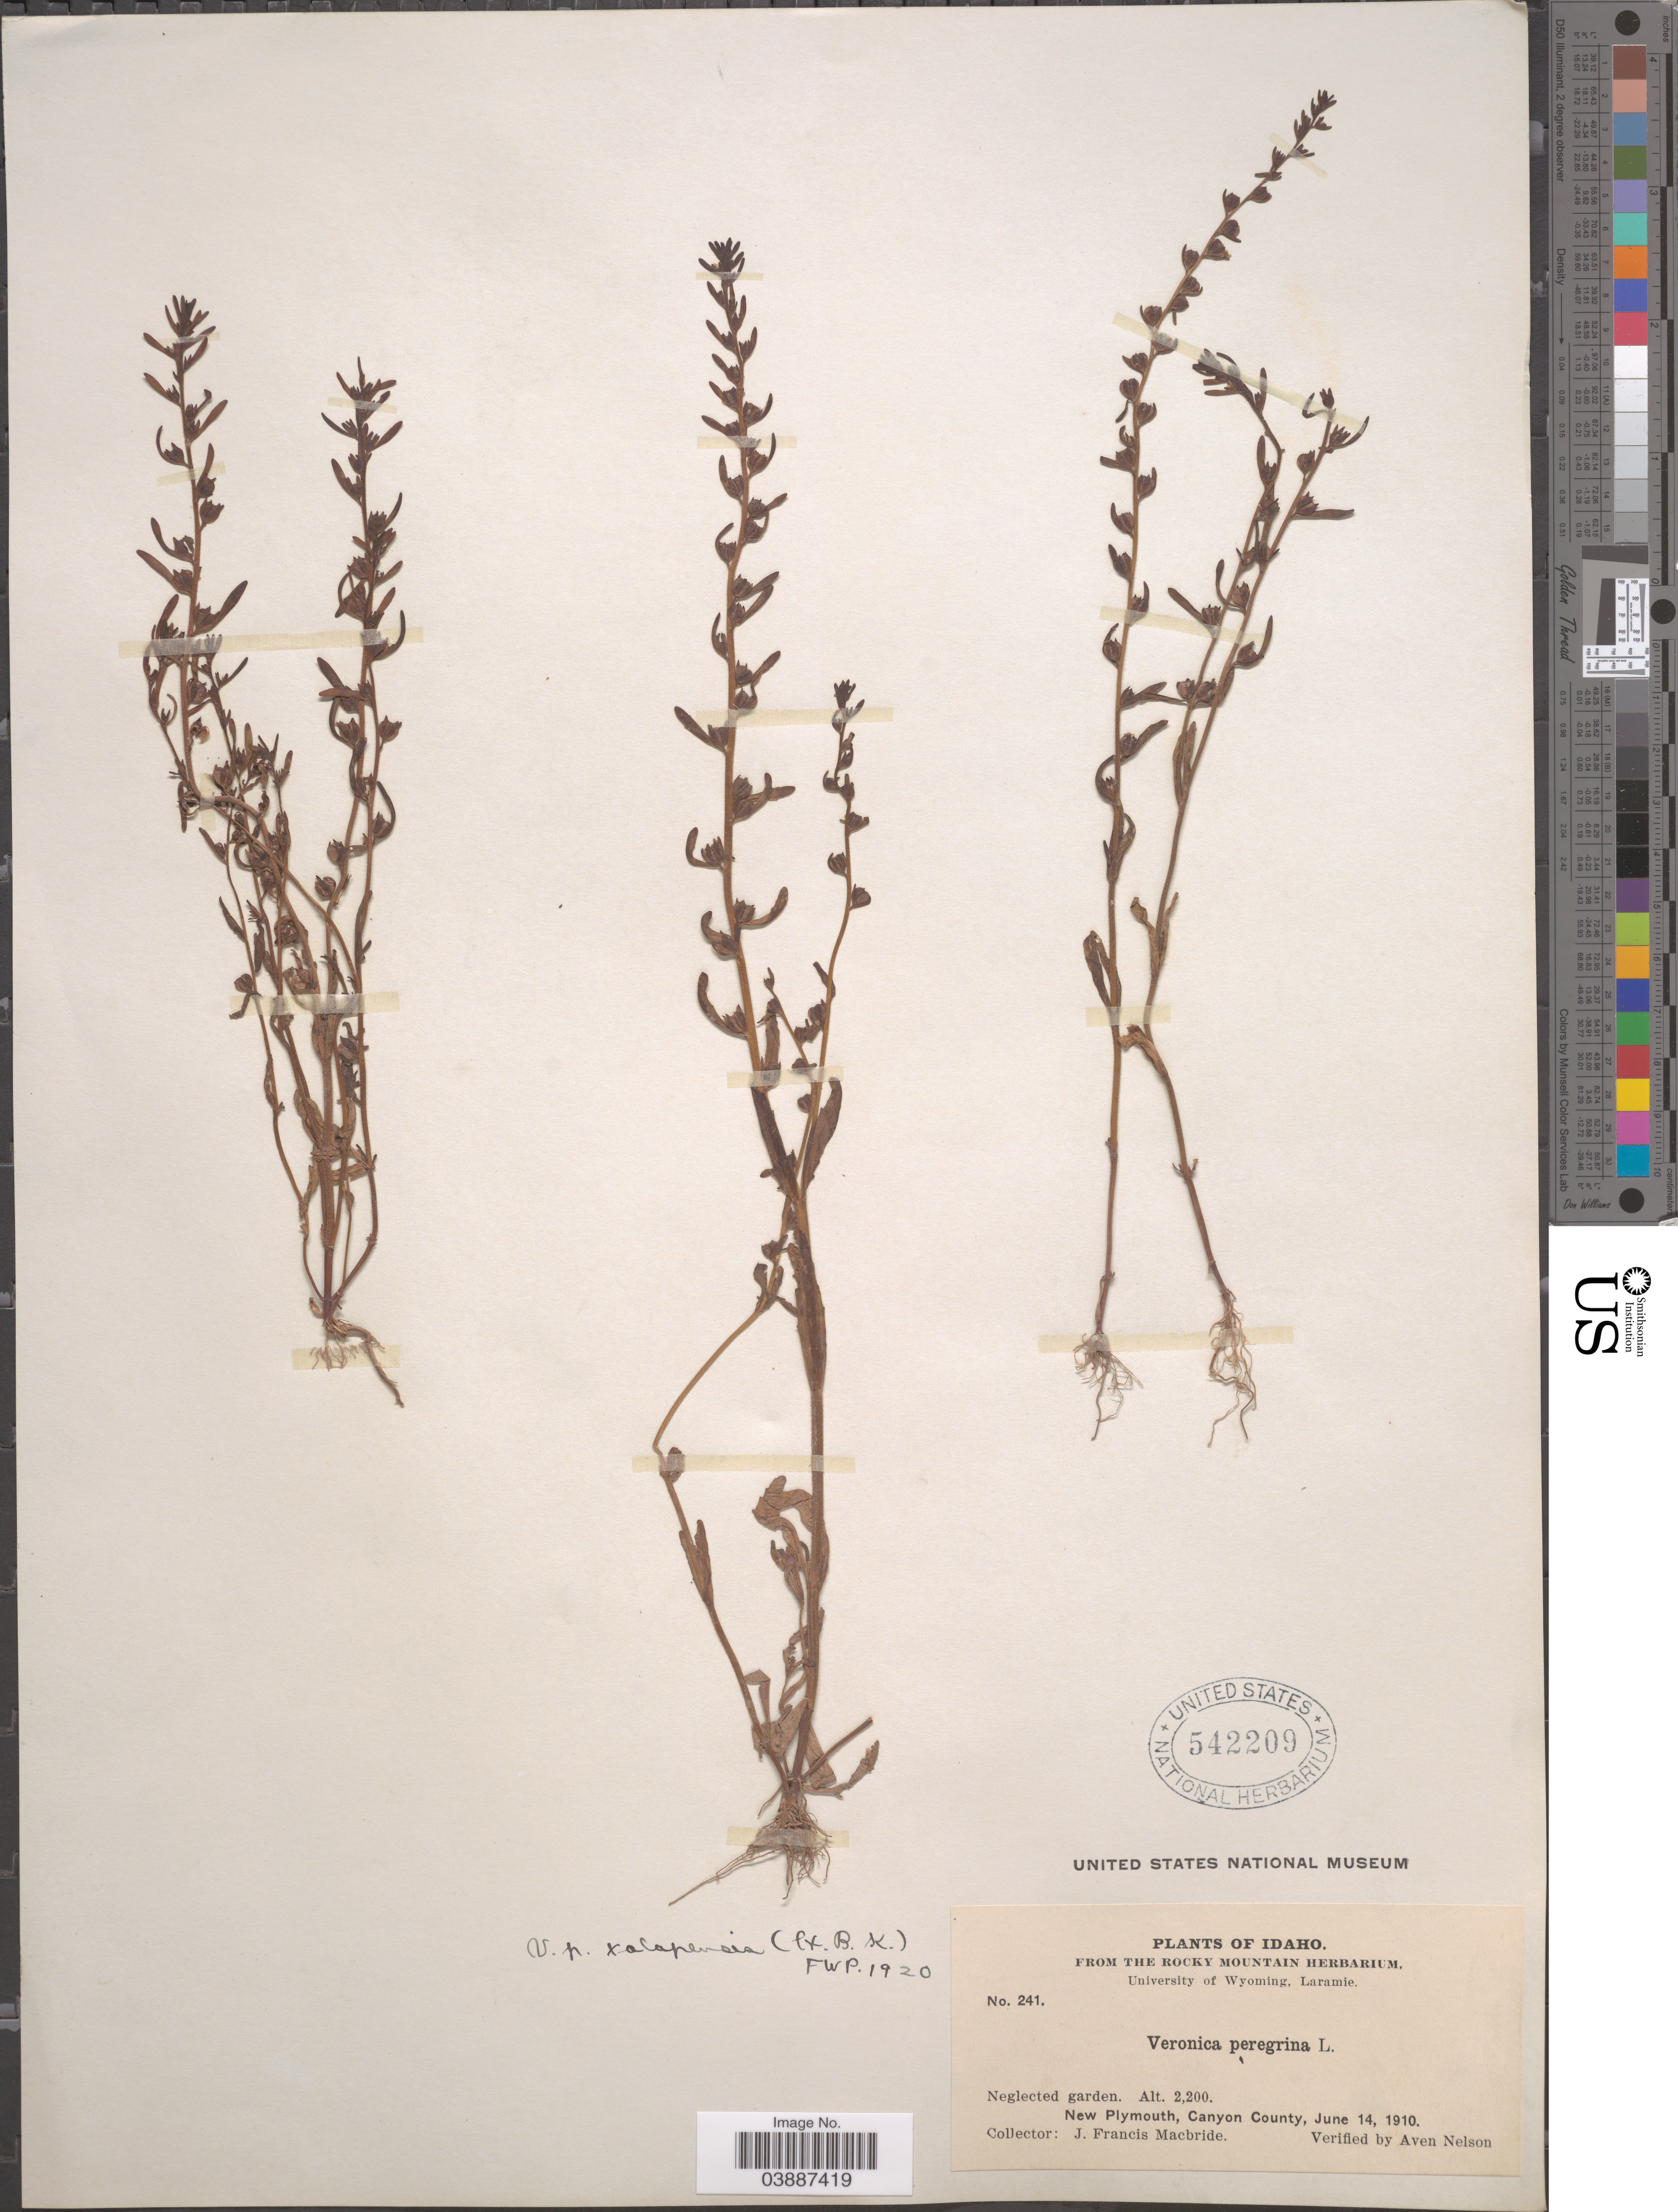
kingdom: Plantae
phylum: Tracheophyta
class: Magnoliopsida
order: Lamiales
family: Plantaginaceae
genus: Veronica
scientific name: Veronica peregrina var. xalapensis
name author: Kunth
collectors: J. F. Macbride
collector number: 241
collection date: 1910-06-14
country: United States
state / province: Idaho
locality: New Plymouth, Canyon County.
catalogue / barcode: US 542209